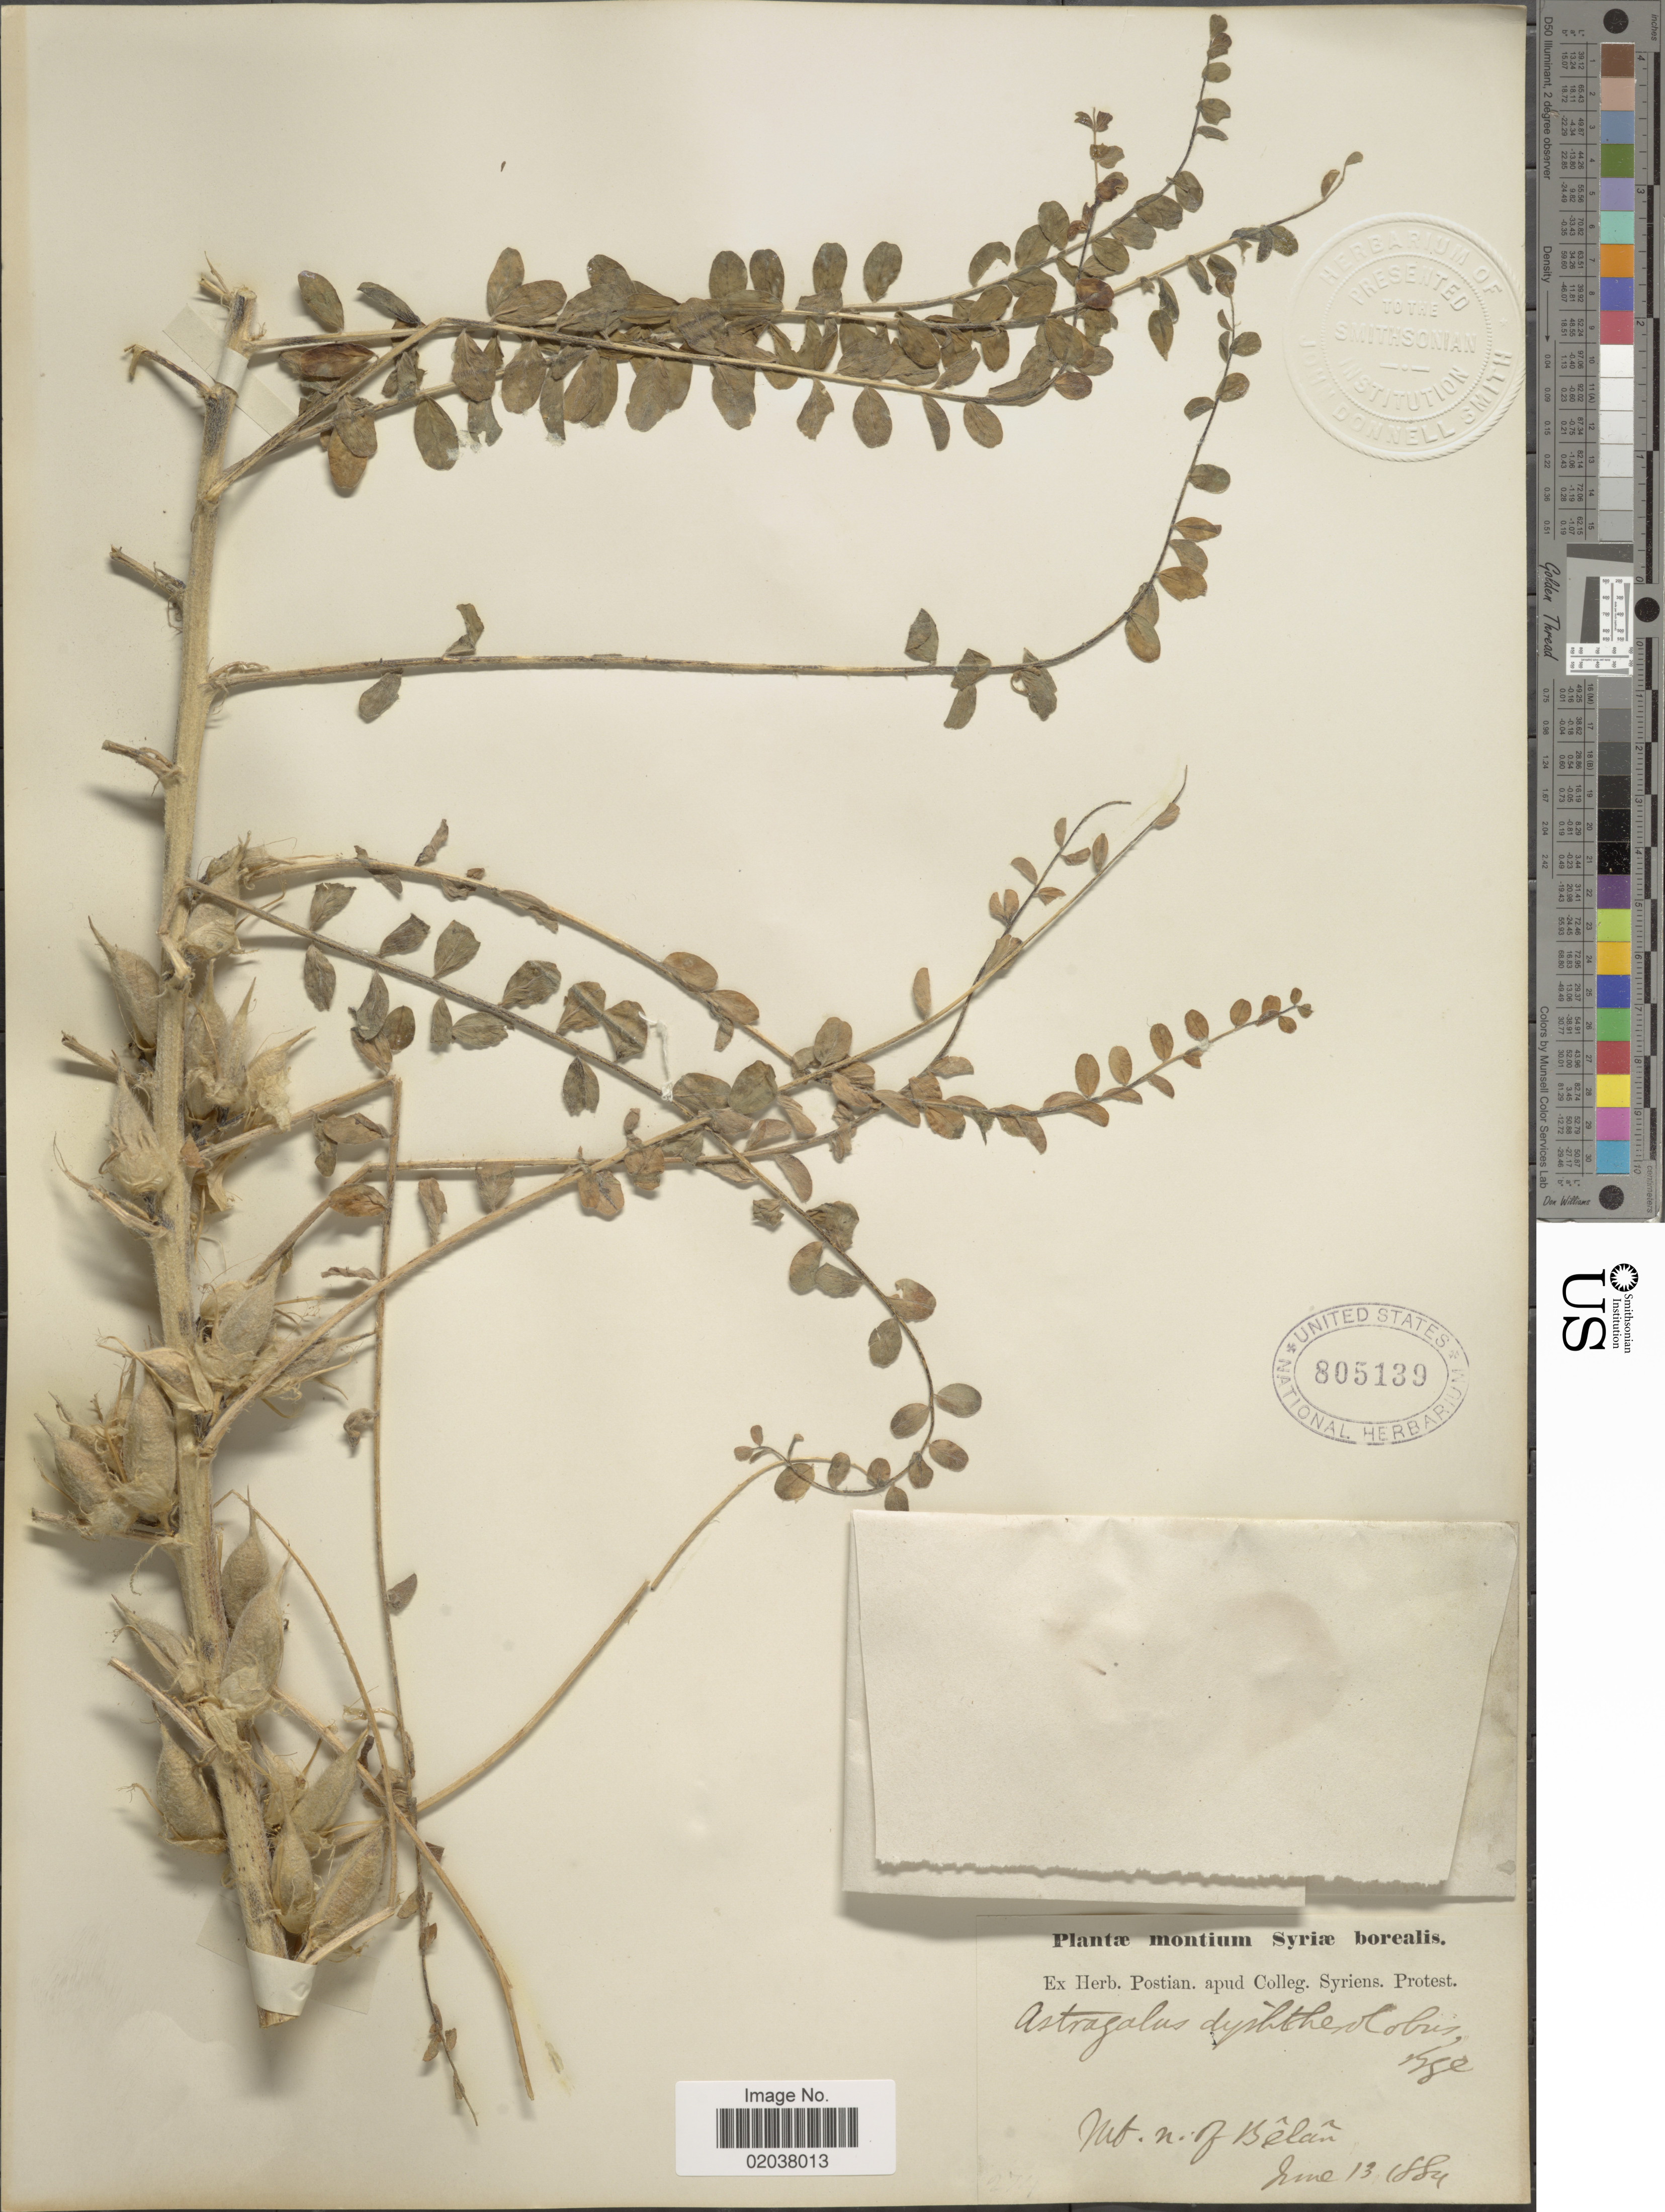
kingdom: Plantae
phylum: Tracheophyta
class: Magnoliopsida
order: Fabales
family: Fabaceae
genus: Astragalus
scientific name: Astragalus diphtherolobus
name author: Bunge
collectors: ex herb. Postian. apud Colleg. Syriens. Protest. USE "Fannie P. A. Shepard" (10308853) AS PRIMARY COLLECTOR INSTEAD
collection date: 1884-06-13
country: Syria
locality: Montium Syriæ borealis. Mt. n. of Bêlân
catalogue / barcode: US 805139